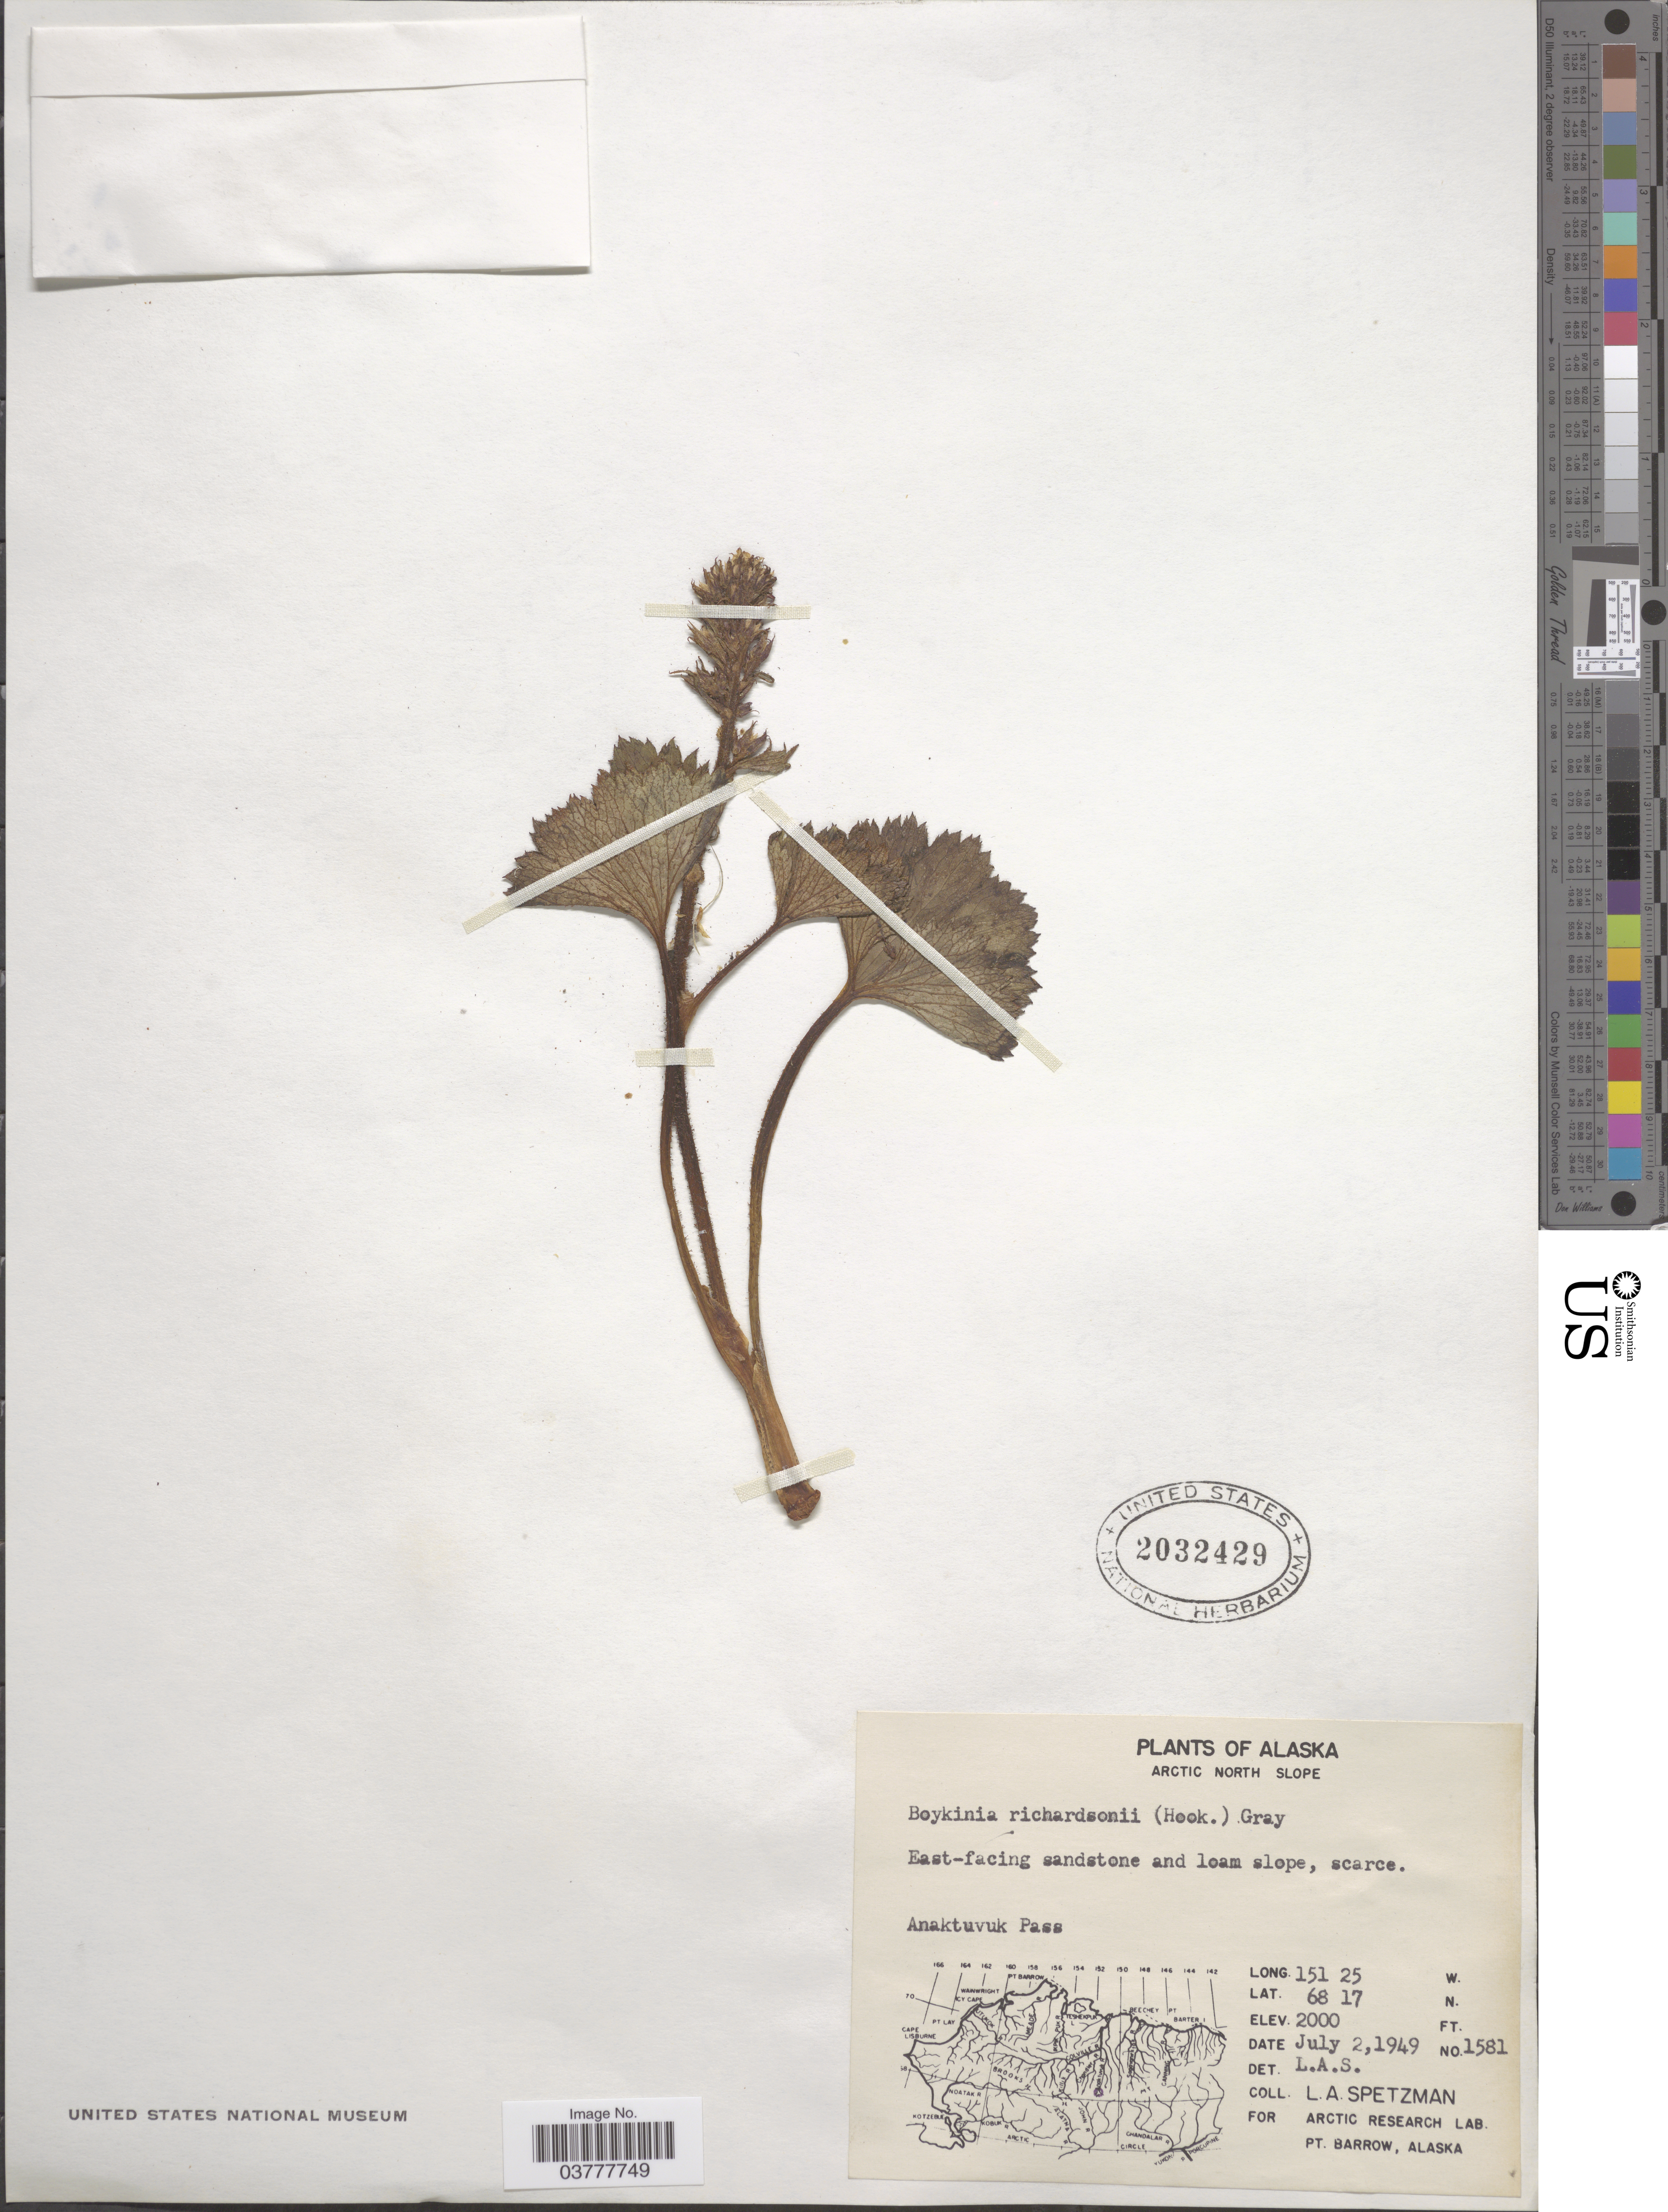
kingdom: Plantae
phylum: Tracheophyta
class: Magnoliopsida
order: Saxifragales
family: Saxifragaceae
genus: Boykinia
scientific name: Boykinia richardsonii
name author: (Hook.) A. Gray ex B.D. Jacks.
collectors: L. Spetzman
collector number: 1581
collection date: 1949-07-02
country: United States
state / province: Alaska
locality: Arctic North Slope. East-facing sandstone and loam slope, scarce. Anaktuvuk Pass.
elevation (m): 610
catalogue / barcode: US 2032429